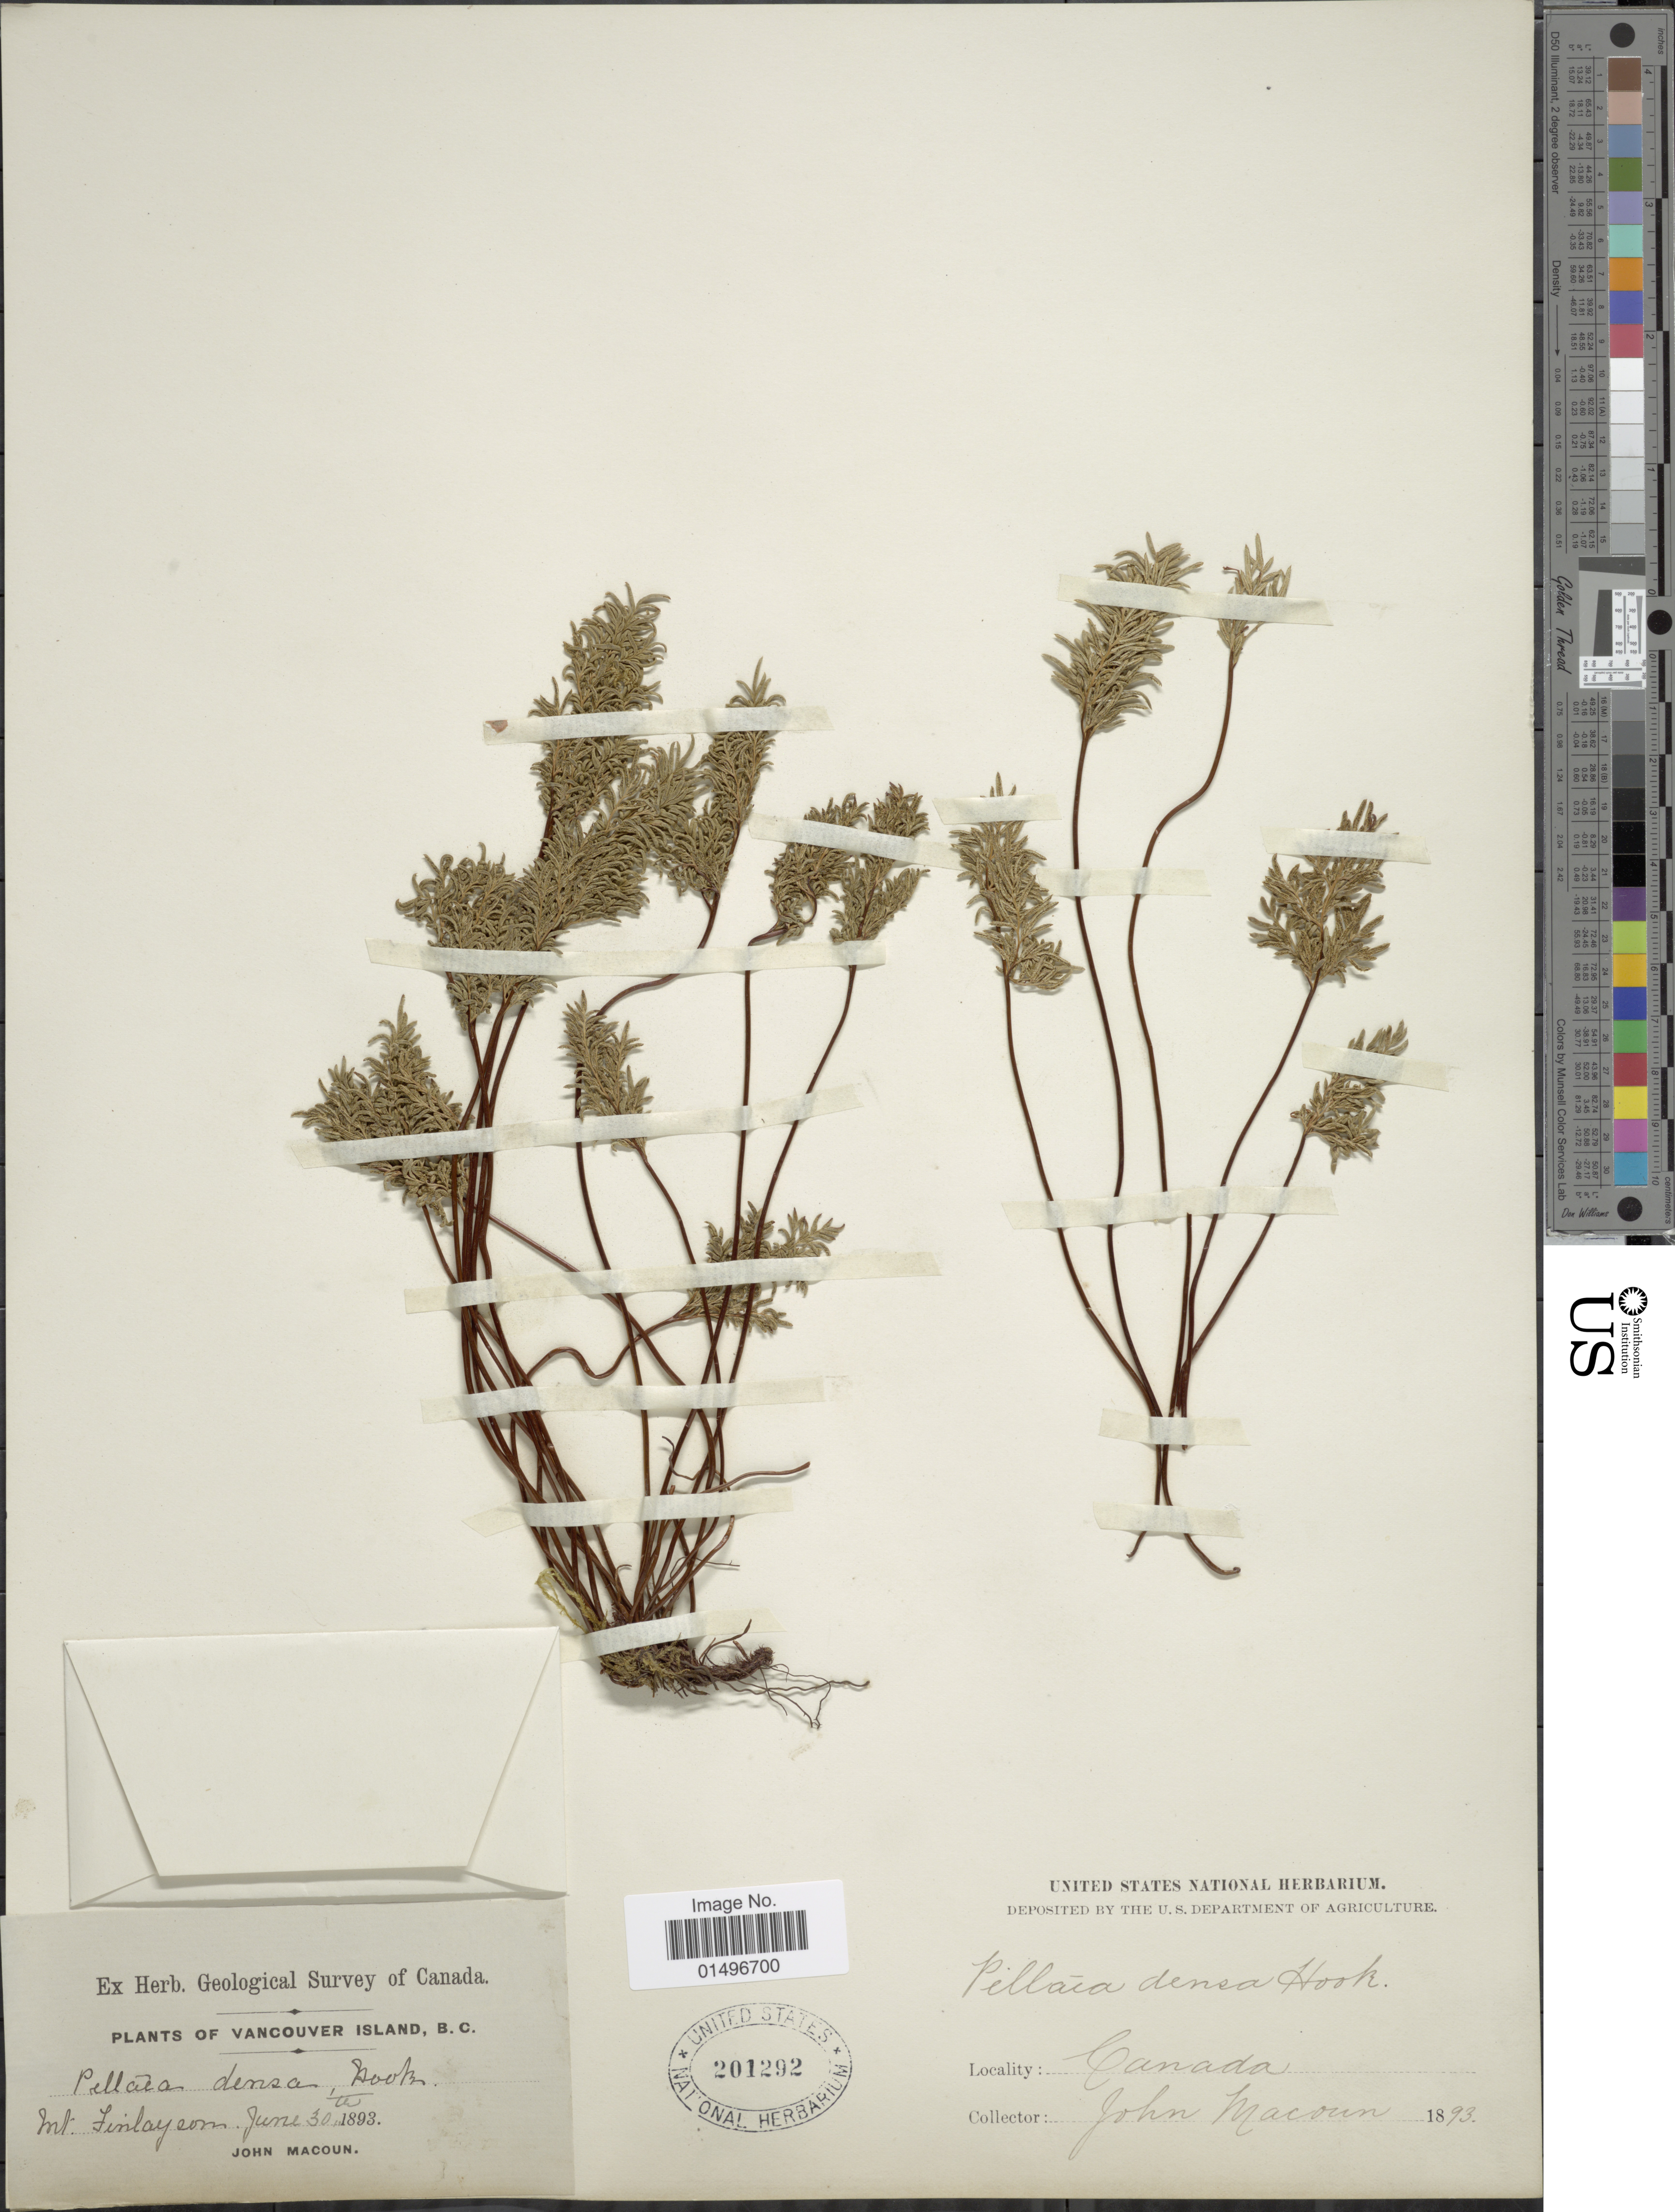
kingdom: Plantae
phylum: Tracheophyta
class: Polypodiopsida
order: Polypodiales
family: Pteridaceae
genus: Aspidotis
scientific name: Aspidotis densa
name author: (Brack.) Lellinger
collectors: J. Macoun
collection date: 1893-06-30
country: Canada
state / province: British Columbia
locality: Vancouver Island, Mt. Finlayzon.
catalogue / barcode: US 201292